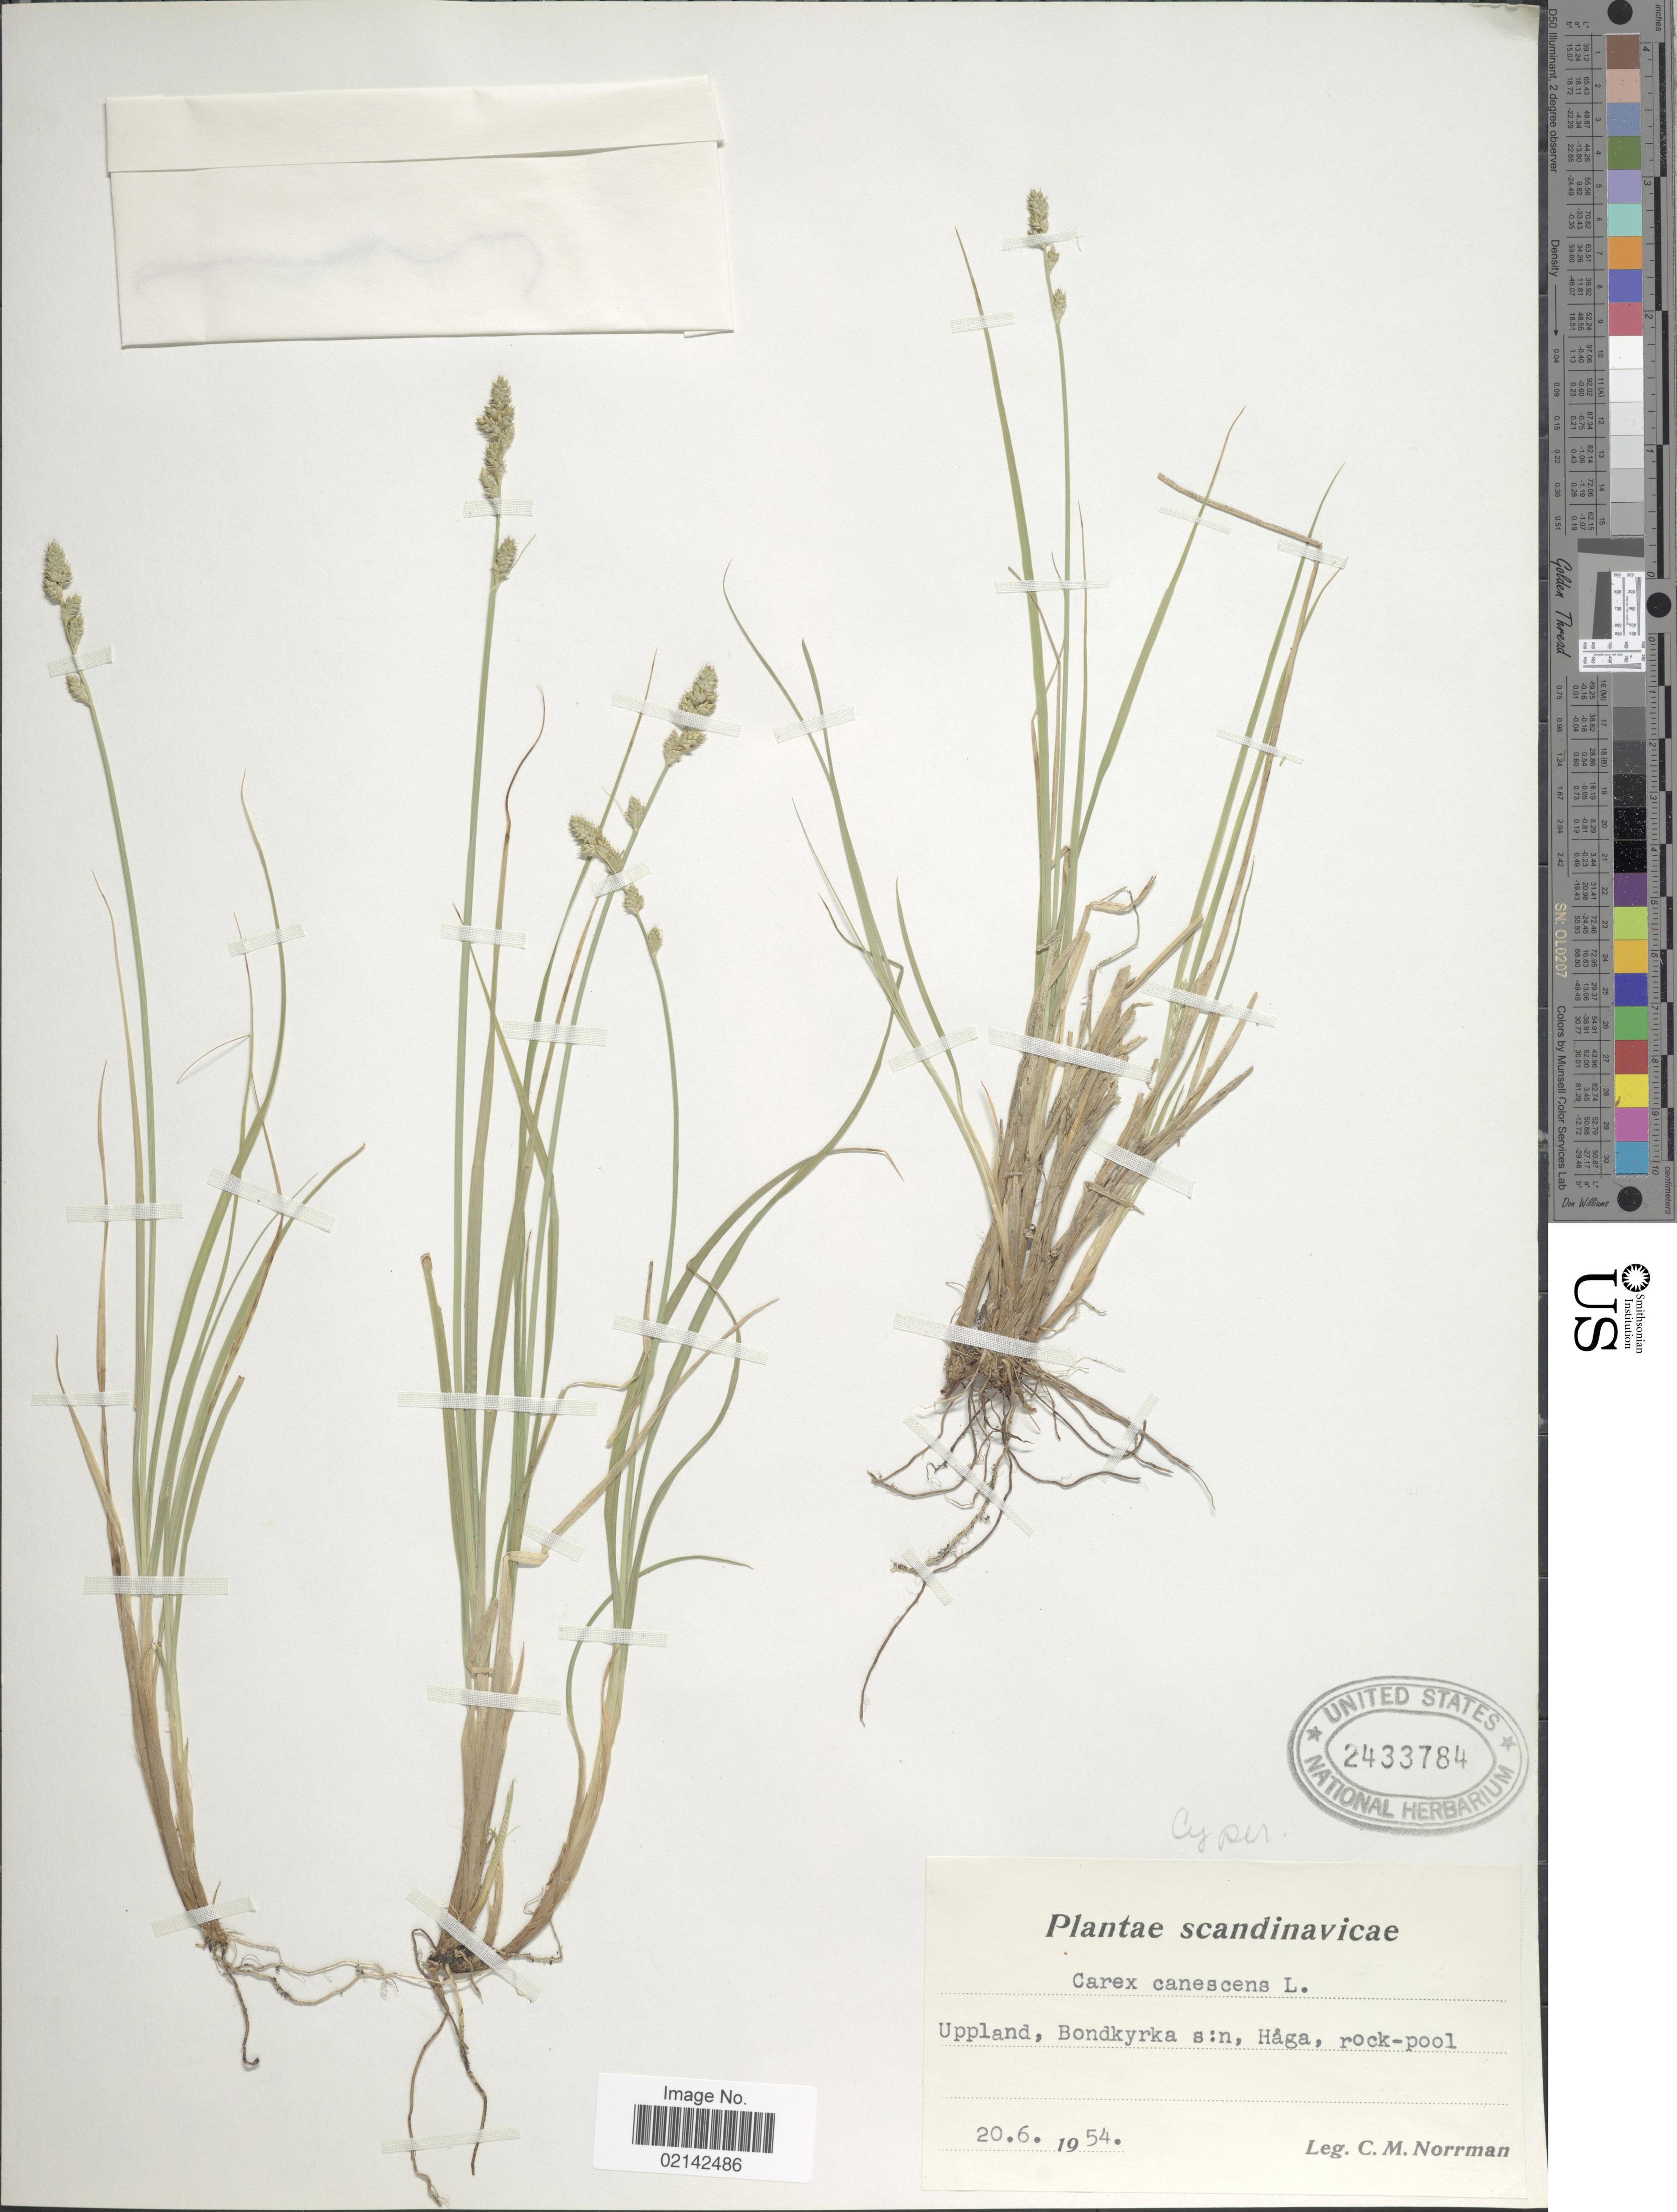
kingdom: Plantae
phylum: Tracheophyta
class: Liliopsida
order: Poales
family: Cyperaceae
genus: Carex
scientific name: Carex canescens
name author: L.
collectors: C. Norrman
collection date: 1954-06-20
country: Sweden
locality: Scandinavicae, Uppland, Bondkyrka s:n, Haga, Rock-pool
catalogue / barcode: US 2433784